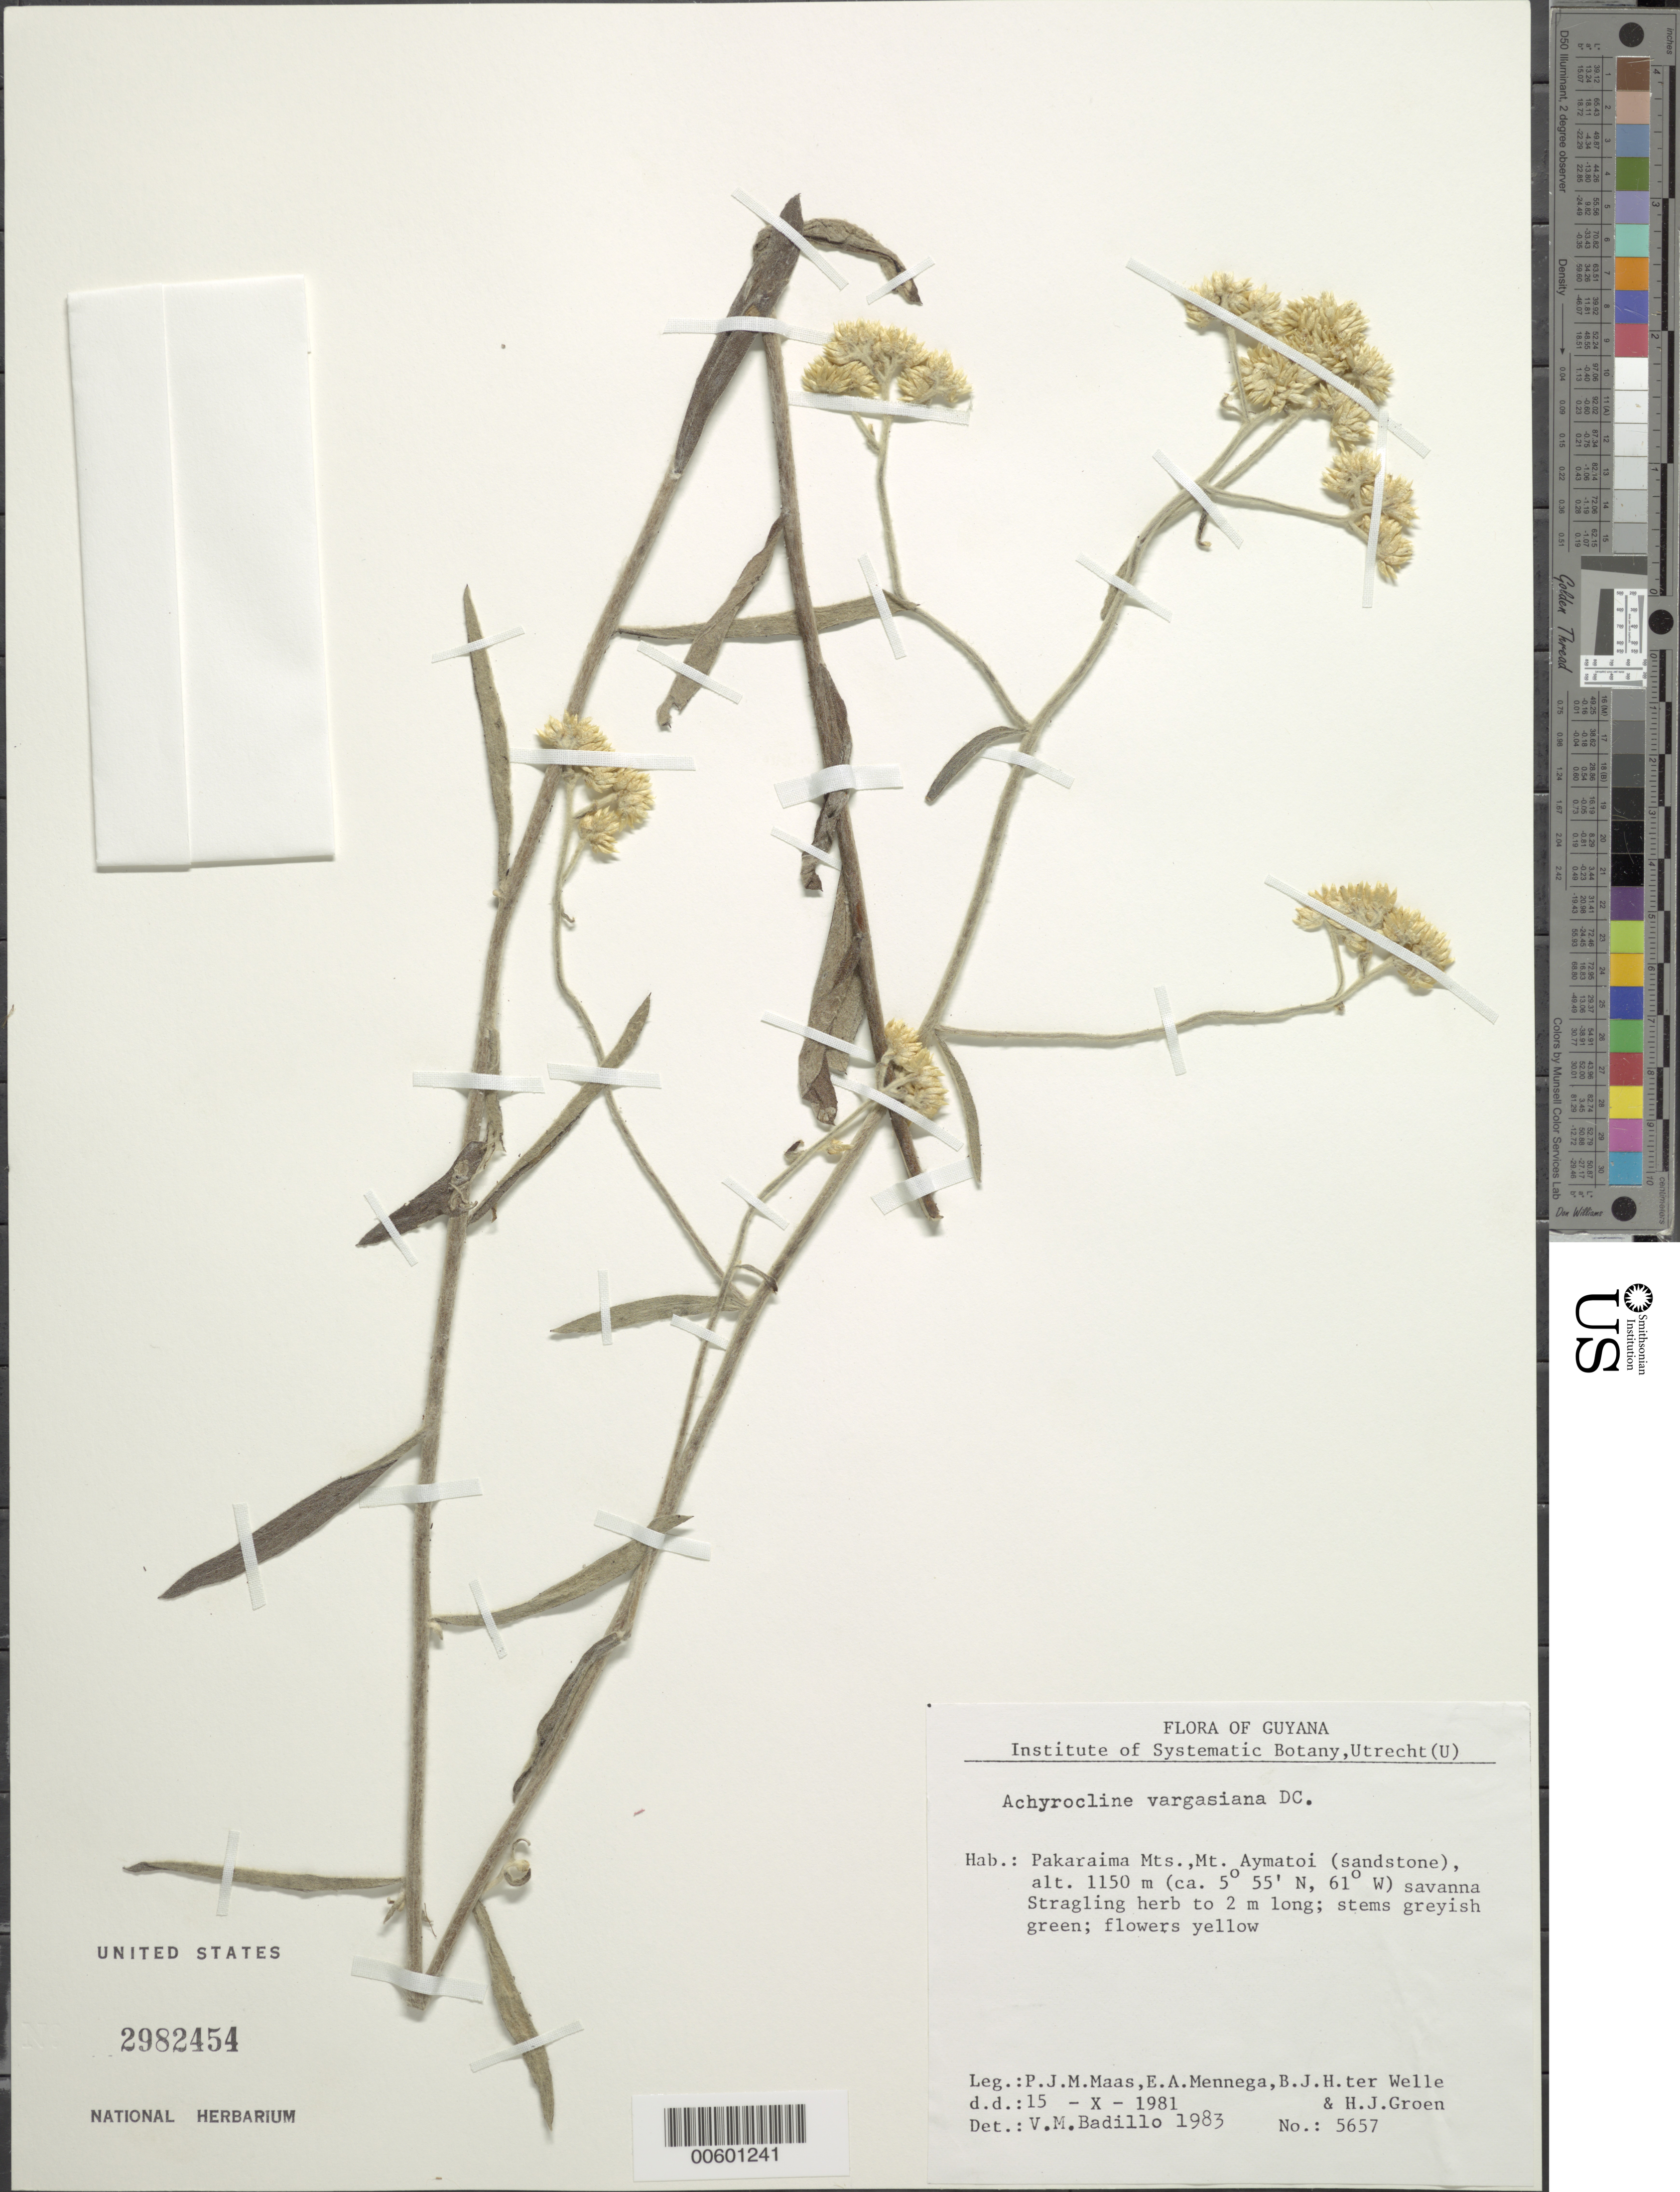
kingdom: Plantae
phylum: Tracheophyta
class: Magnoliopsida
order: Asterales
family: Asteraceae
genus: Achyrocline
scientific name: Achyrocline vargasiana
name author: DC.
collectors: P. Maas, E. A. Mennega, B. Welle & H. Groen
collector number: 5657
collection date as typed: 15-Oct-81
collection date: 1981-10-15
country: Guyana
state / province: Cuyuni-Mazaruni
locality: Mt. Aymatoi, Pakaraima Mts.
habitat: Savanna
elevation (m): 1150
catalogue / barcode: US 2982454